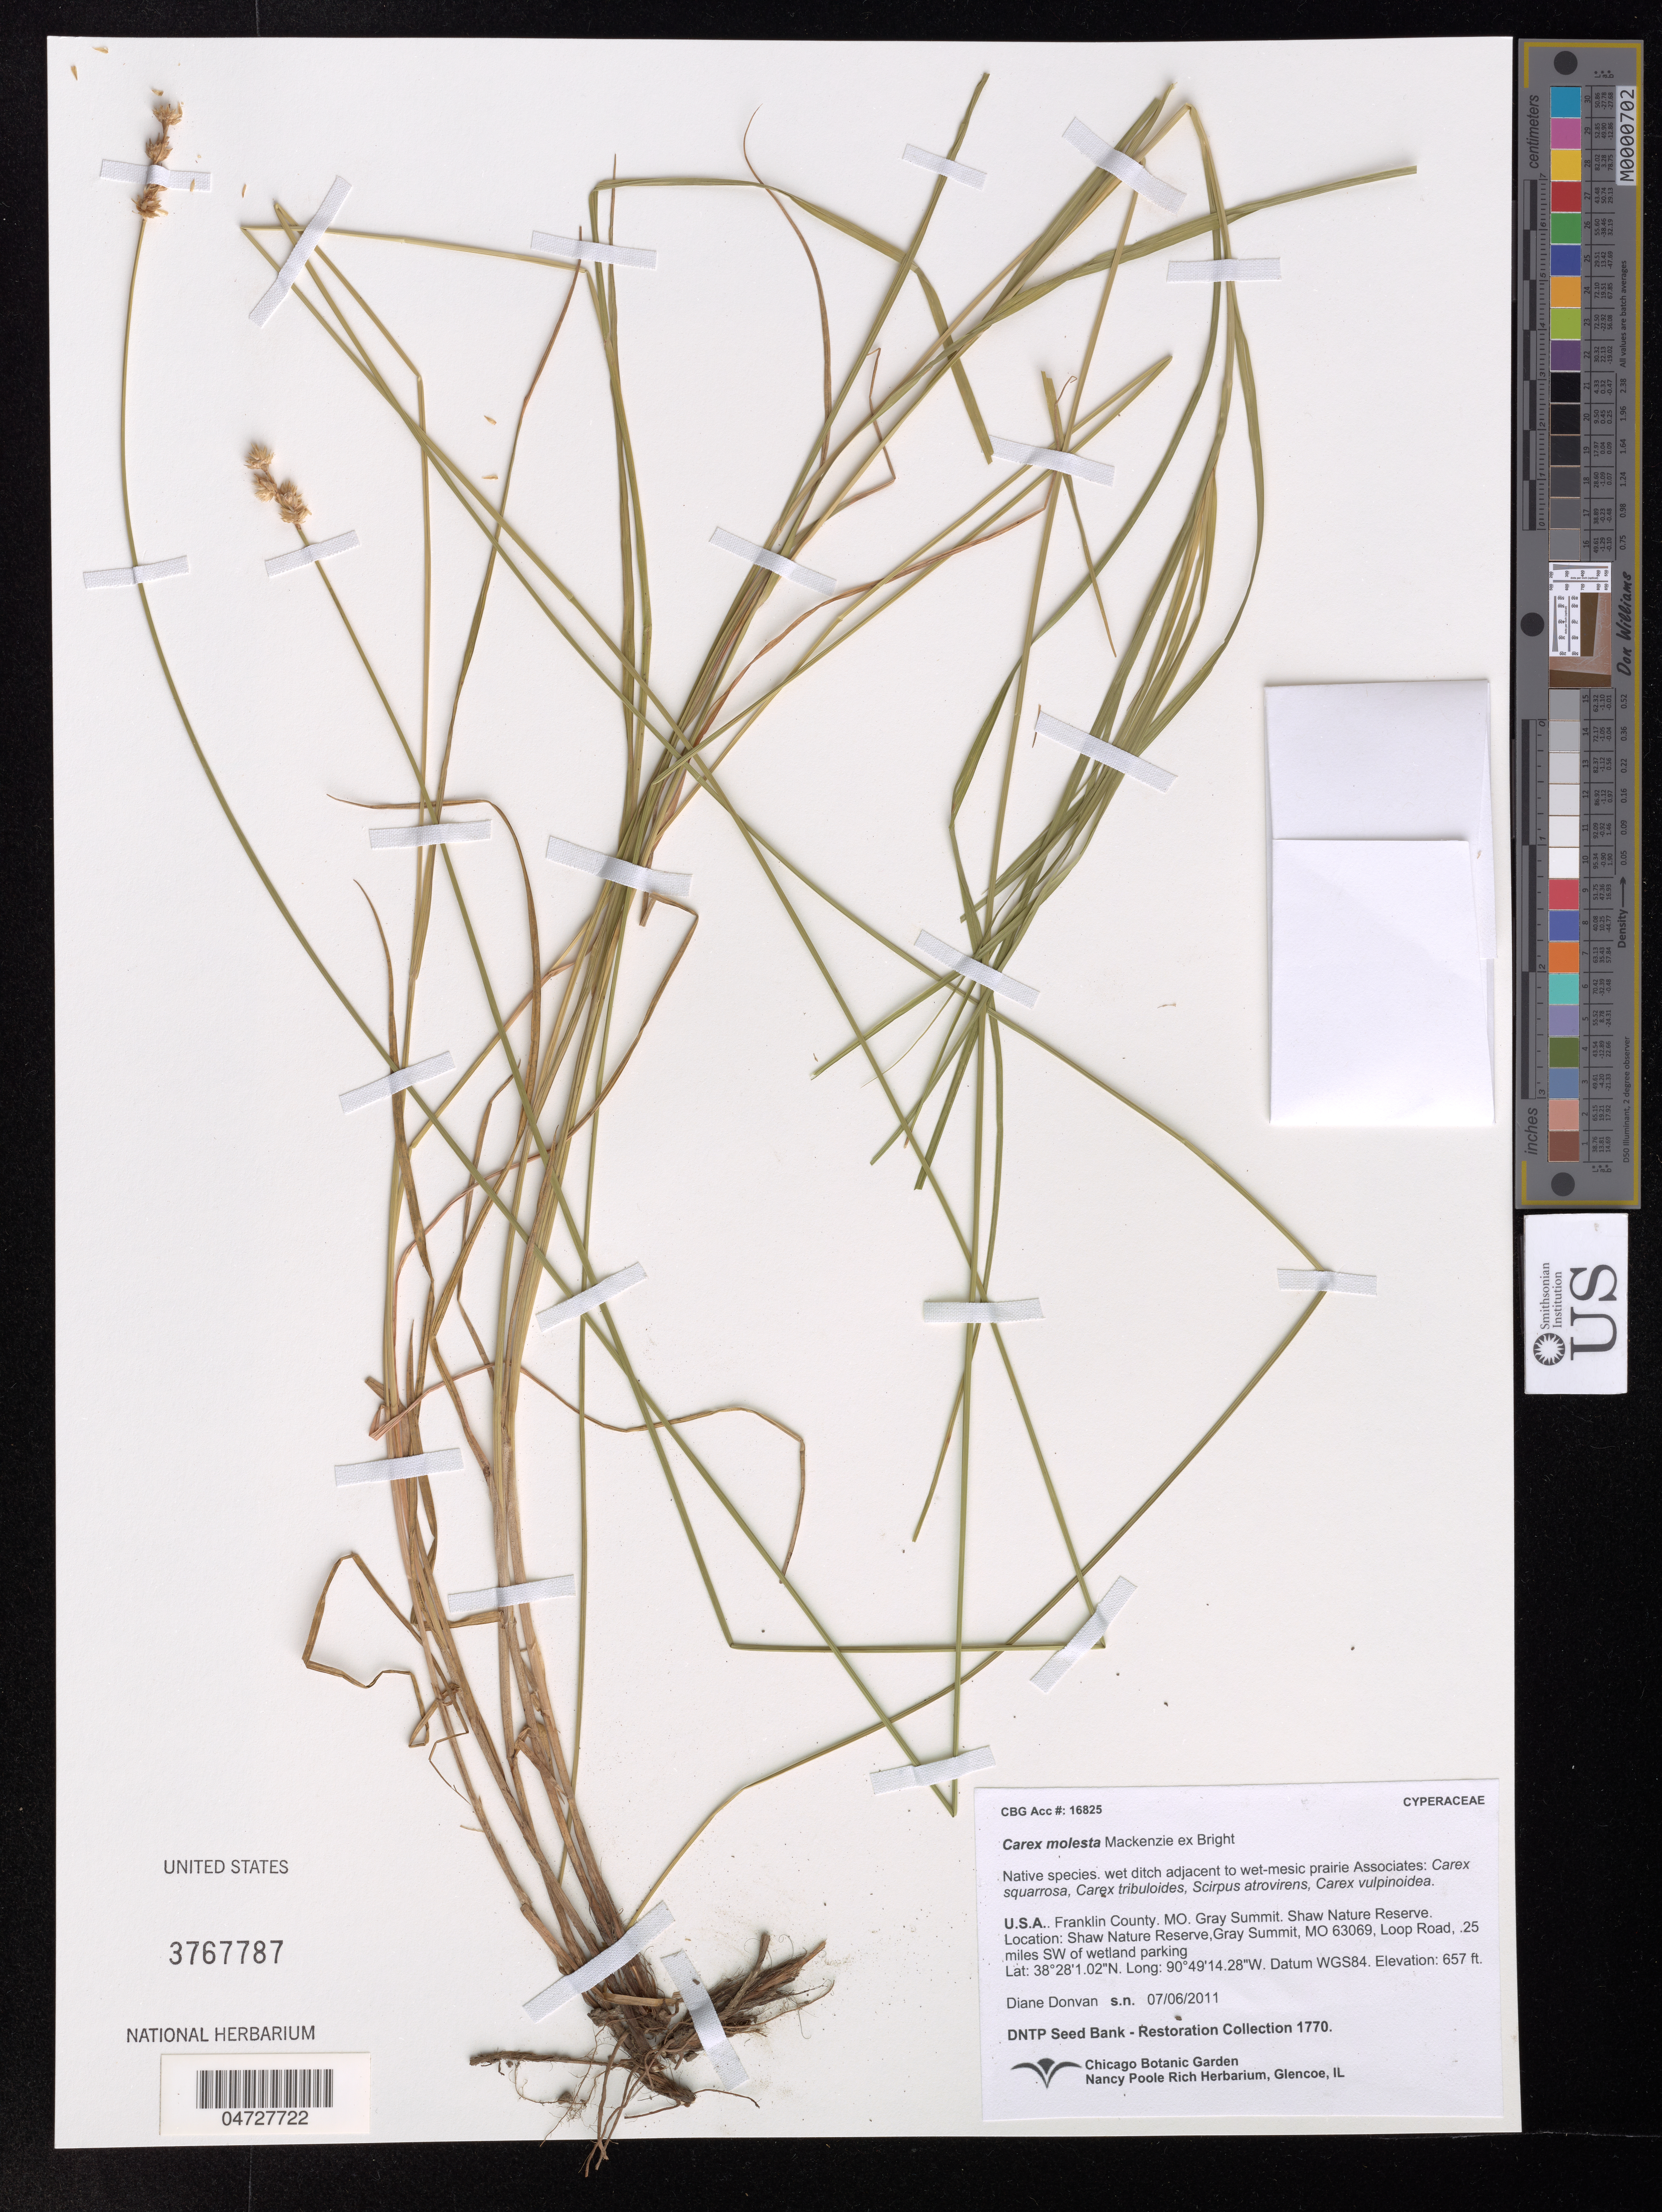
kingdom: Plantae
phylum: Tracheophyta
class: Liliopsida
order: Poales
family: Cyperaceae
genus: Carex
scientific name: Carex molesta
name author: Mack.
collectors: D. Donvan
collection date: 2011-07-06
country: United States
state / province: Missouri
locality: Franklin County, Shaw Nature Reserve, 25 miles Sw of wetland parking.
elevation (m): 200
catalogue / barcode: US 3767787